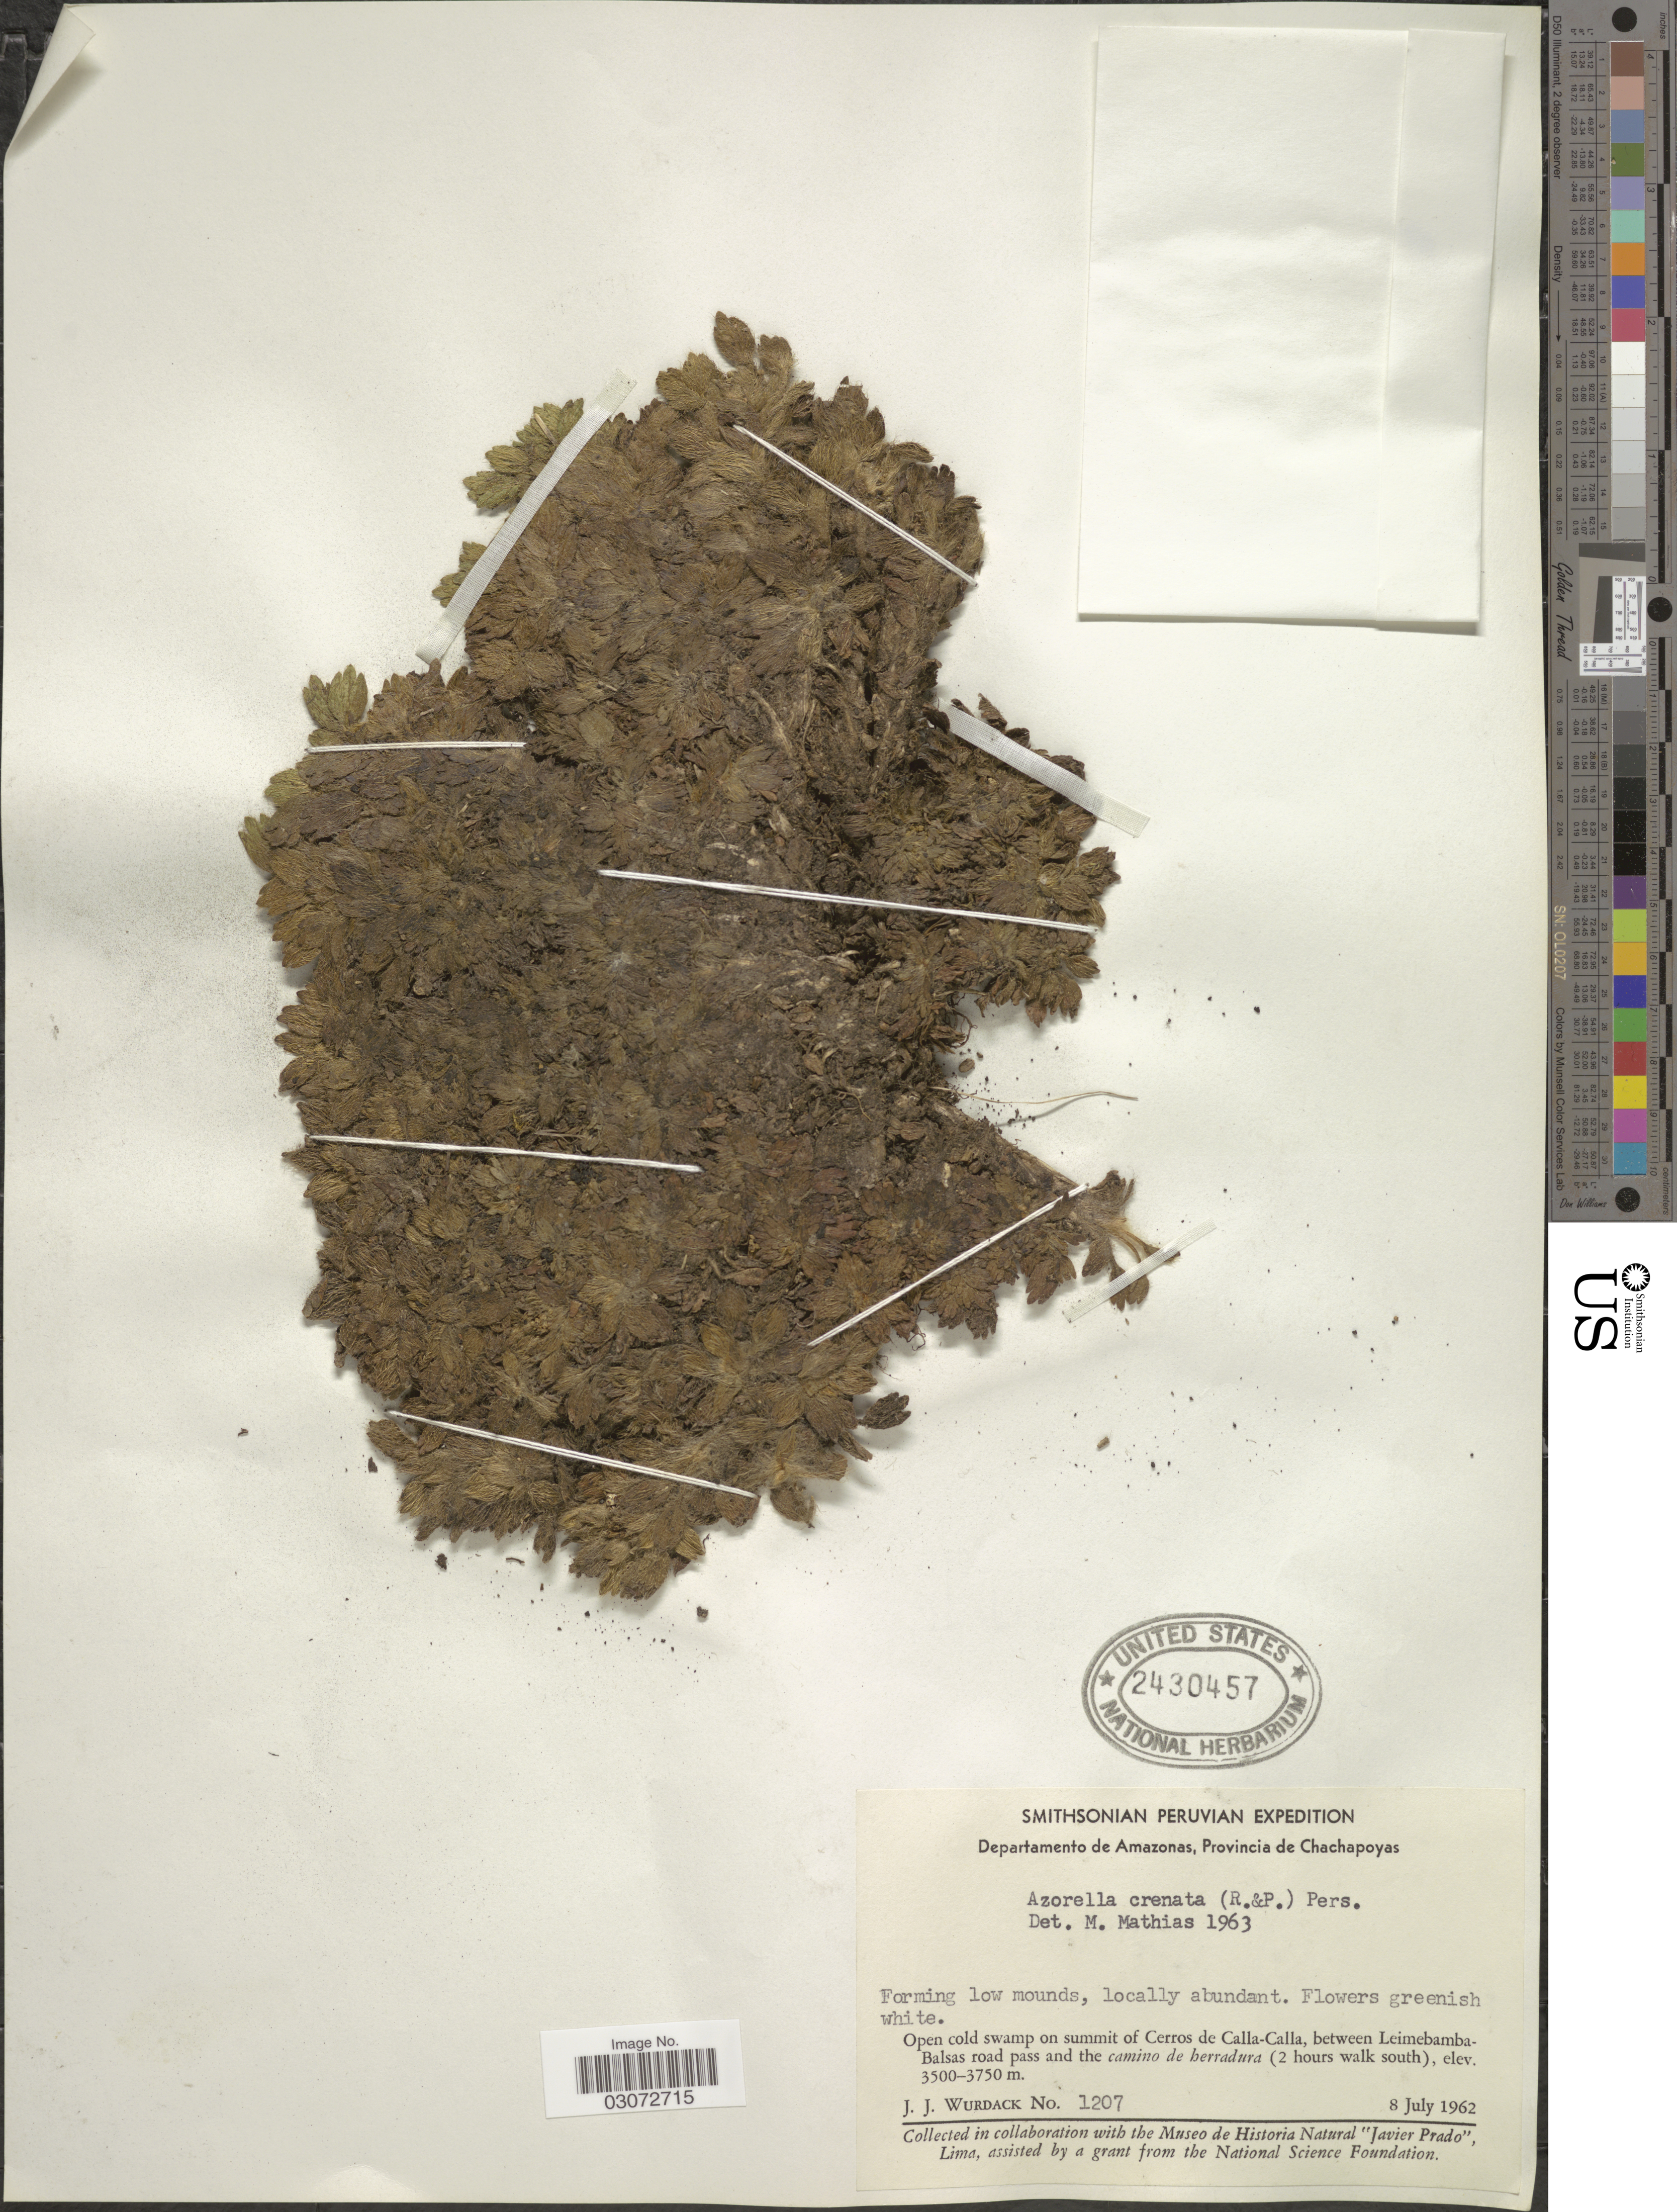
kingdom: Plantae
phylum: Tracheophyta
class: Magnoliopsida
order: Apiales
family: Apiaceae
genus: Azorella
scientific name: Azorella crenata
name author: (Ruiz & Pav.) Pers.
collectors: J. J. Wurdack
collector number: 1207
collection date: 1962-07-08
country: Peru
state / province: Amazonas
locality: Departamento de Amazonas, Provincia de Chachapoyas. Open cold swamp on summit of Cerros de Calla-Calla, between Leimebamba-Balsas road pass and the camino de herradura (2 hours walk south).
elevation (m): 3500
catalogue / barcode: US 2430457